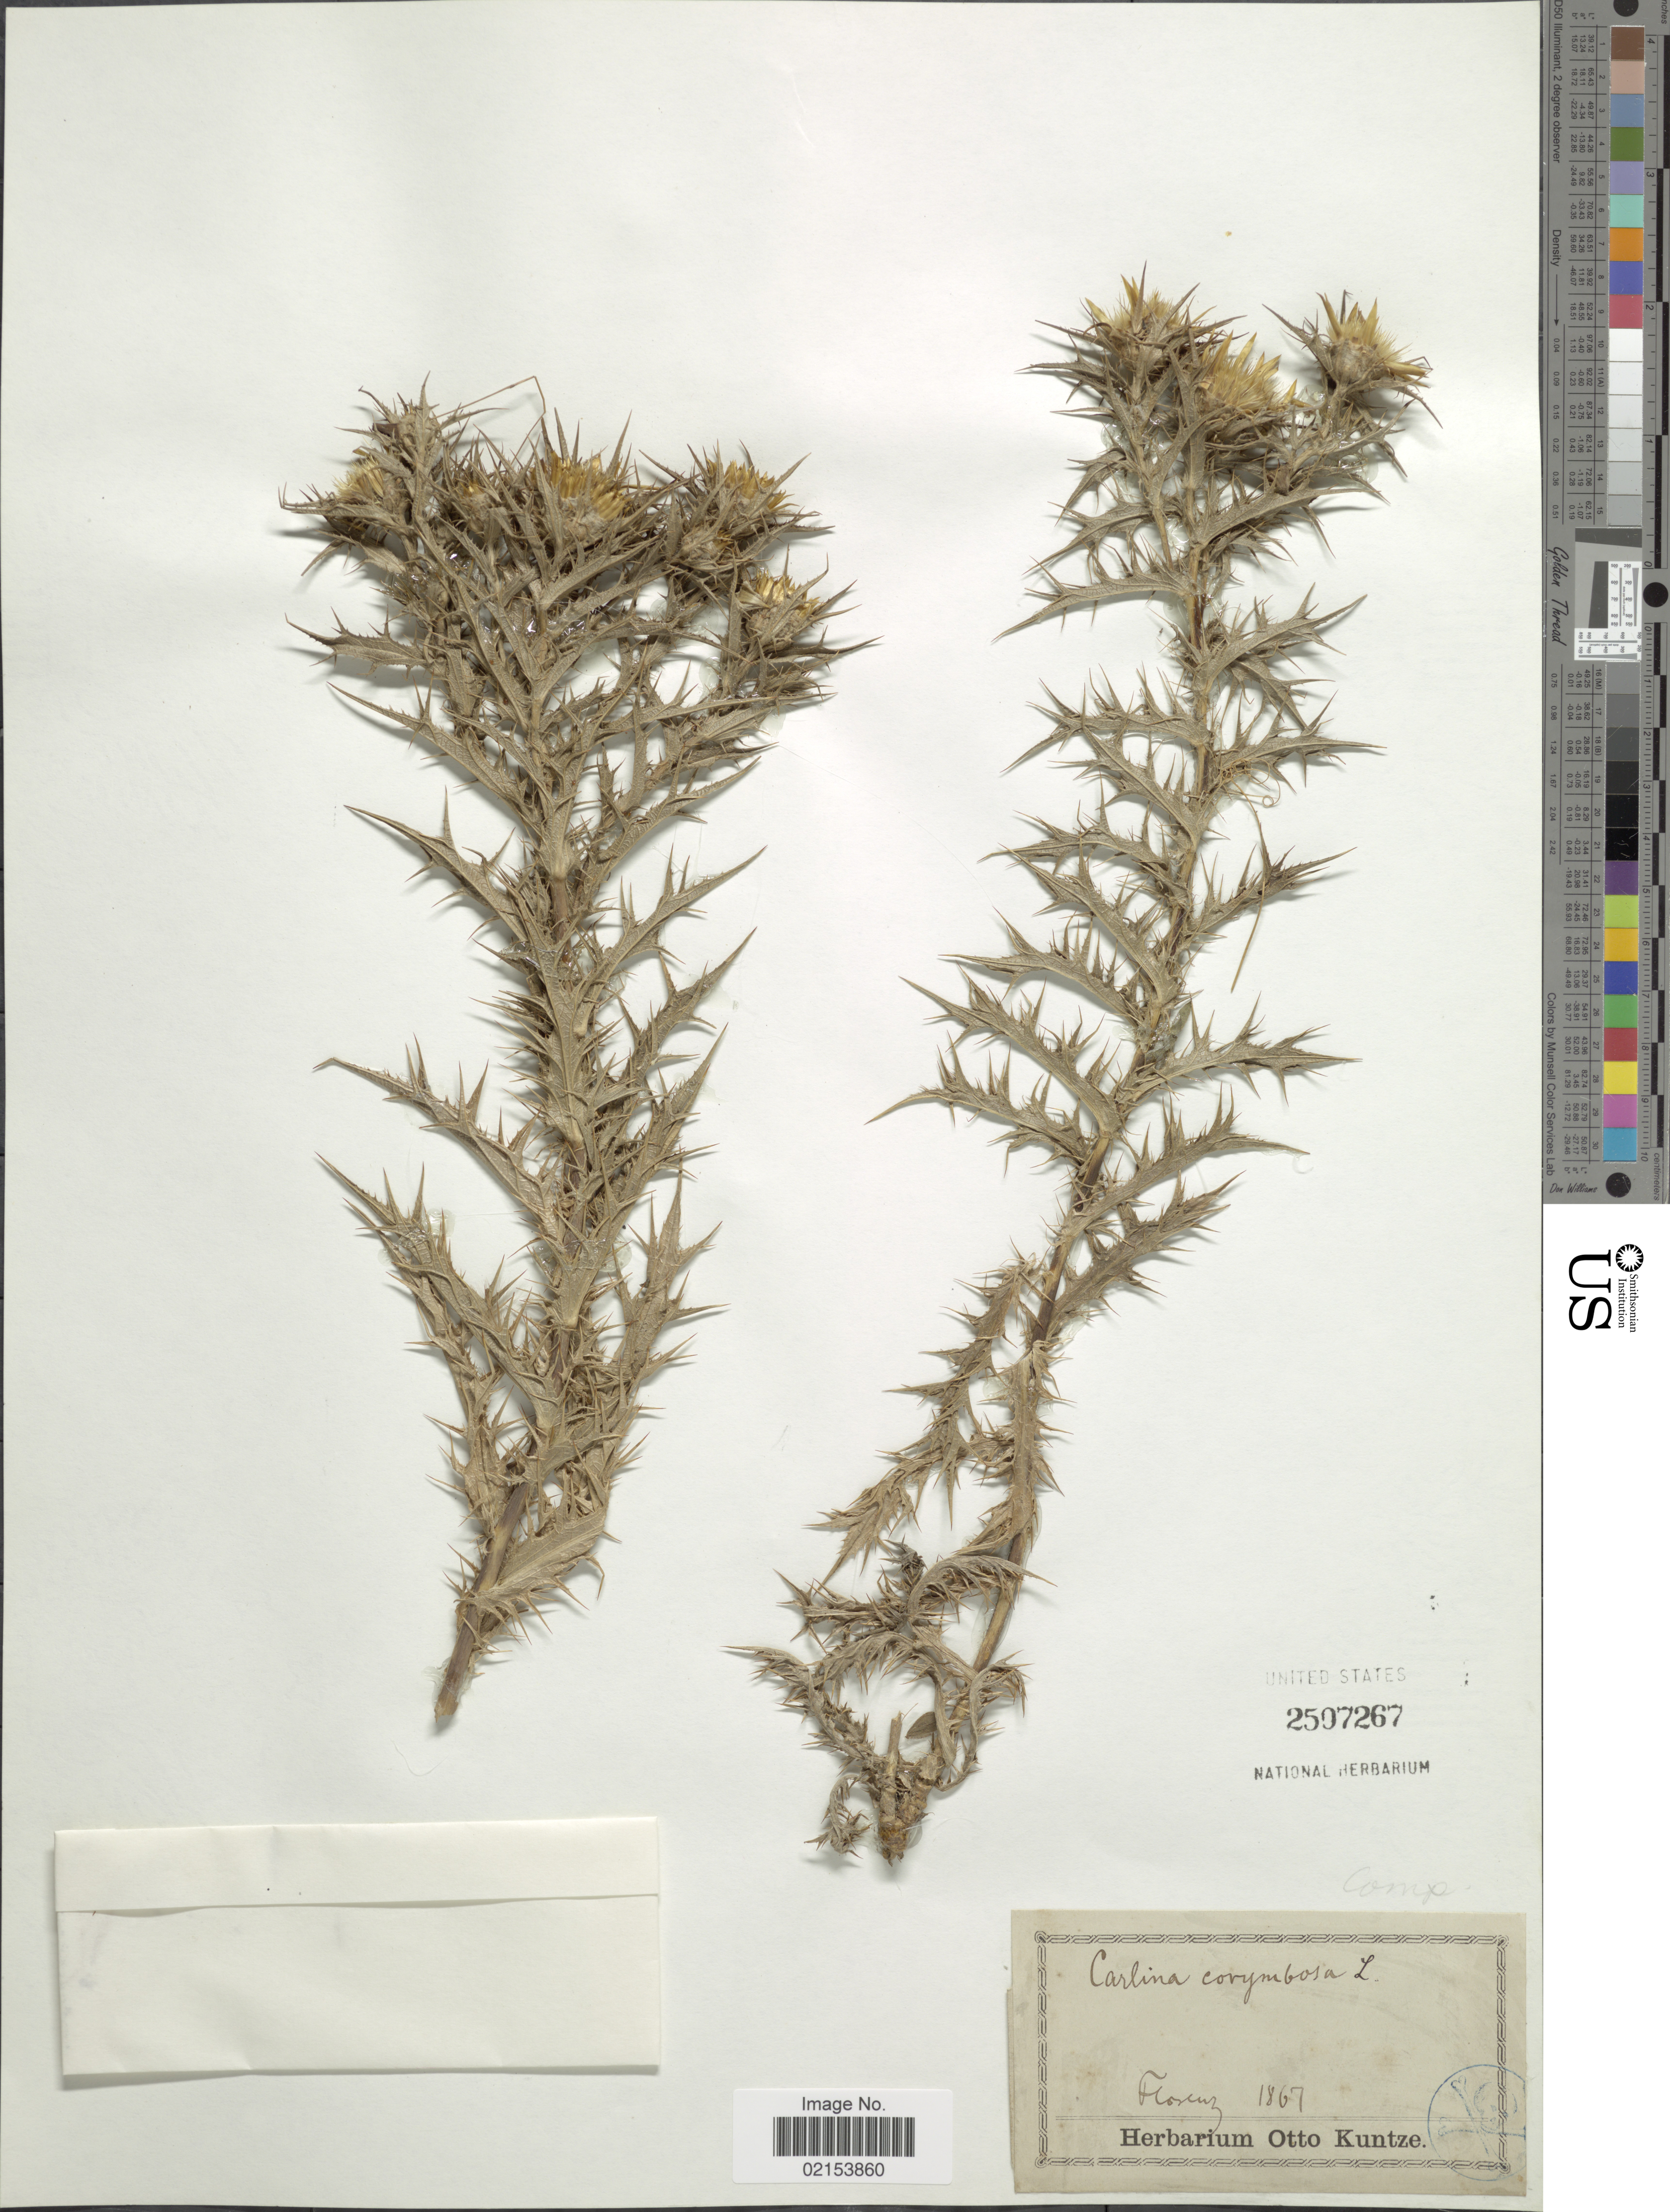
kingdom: Plantae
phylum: Tracheophyta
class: Magnoliopsida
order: Asterales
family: Asteraceae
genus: Carlina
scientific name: Carlina corymbosa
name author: L.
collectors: ex herb. Otto Kuntze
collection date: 1867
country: Italy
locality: Florenz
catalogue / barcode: US 2597267